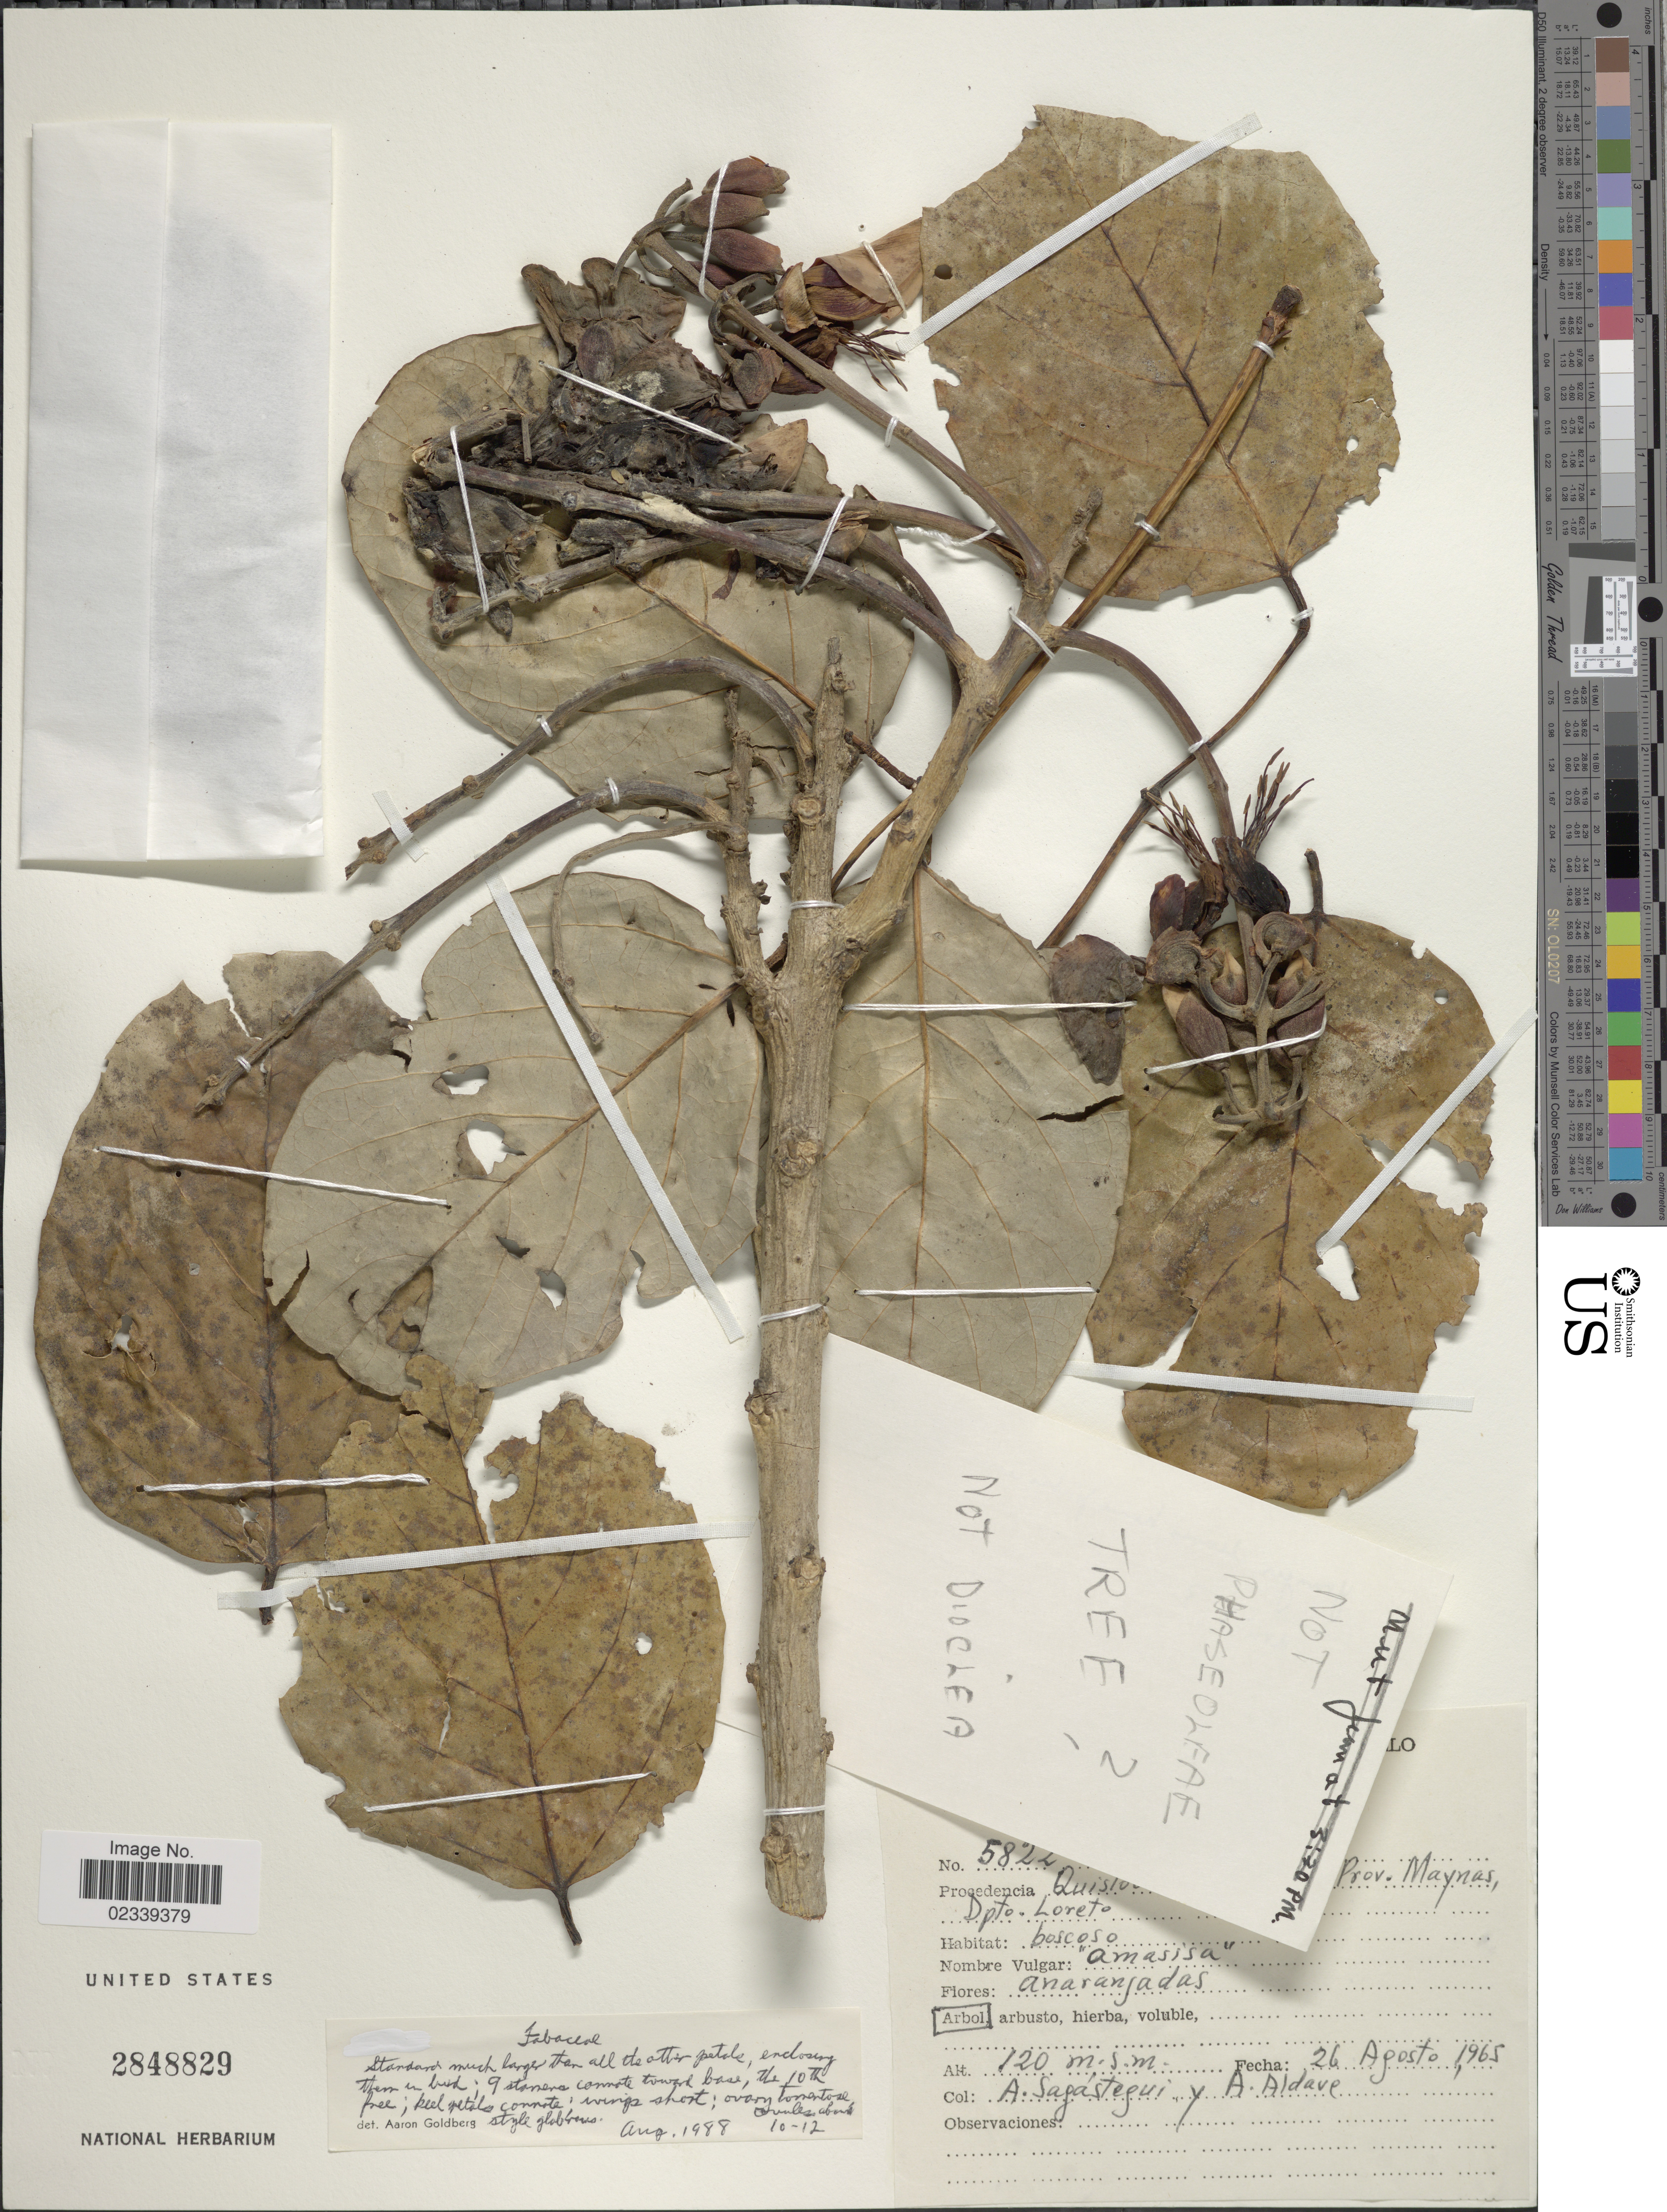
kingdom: Plantae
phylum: Tracheophyta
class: Magnoliopsida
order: Fabales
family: Fabaceae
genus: Erythrina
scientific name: Erythrina sp.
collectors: A. Sagástegui A. & A. Aldave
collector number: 5822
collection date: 1965-08-26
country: Peru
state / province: Loreto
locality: Quisl [illegible text], Prov. Maynas.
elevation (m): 120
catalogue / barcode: US 2848829